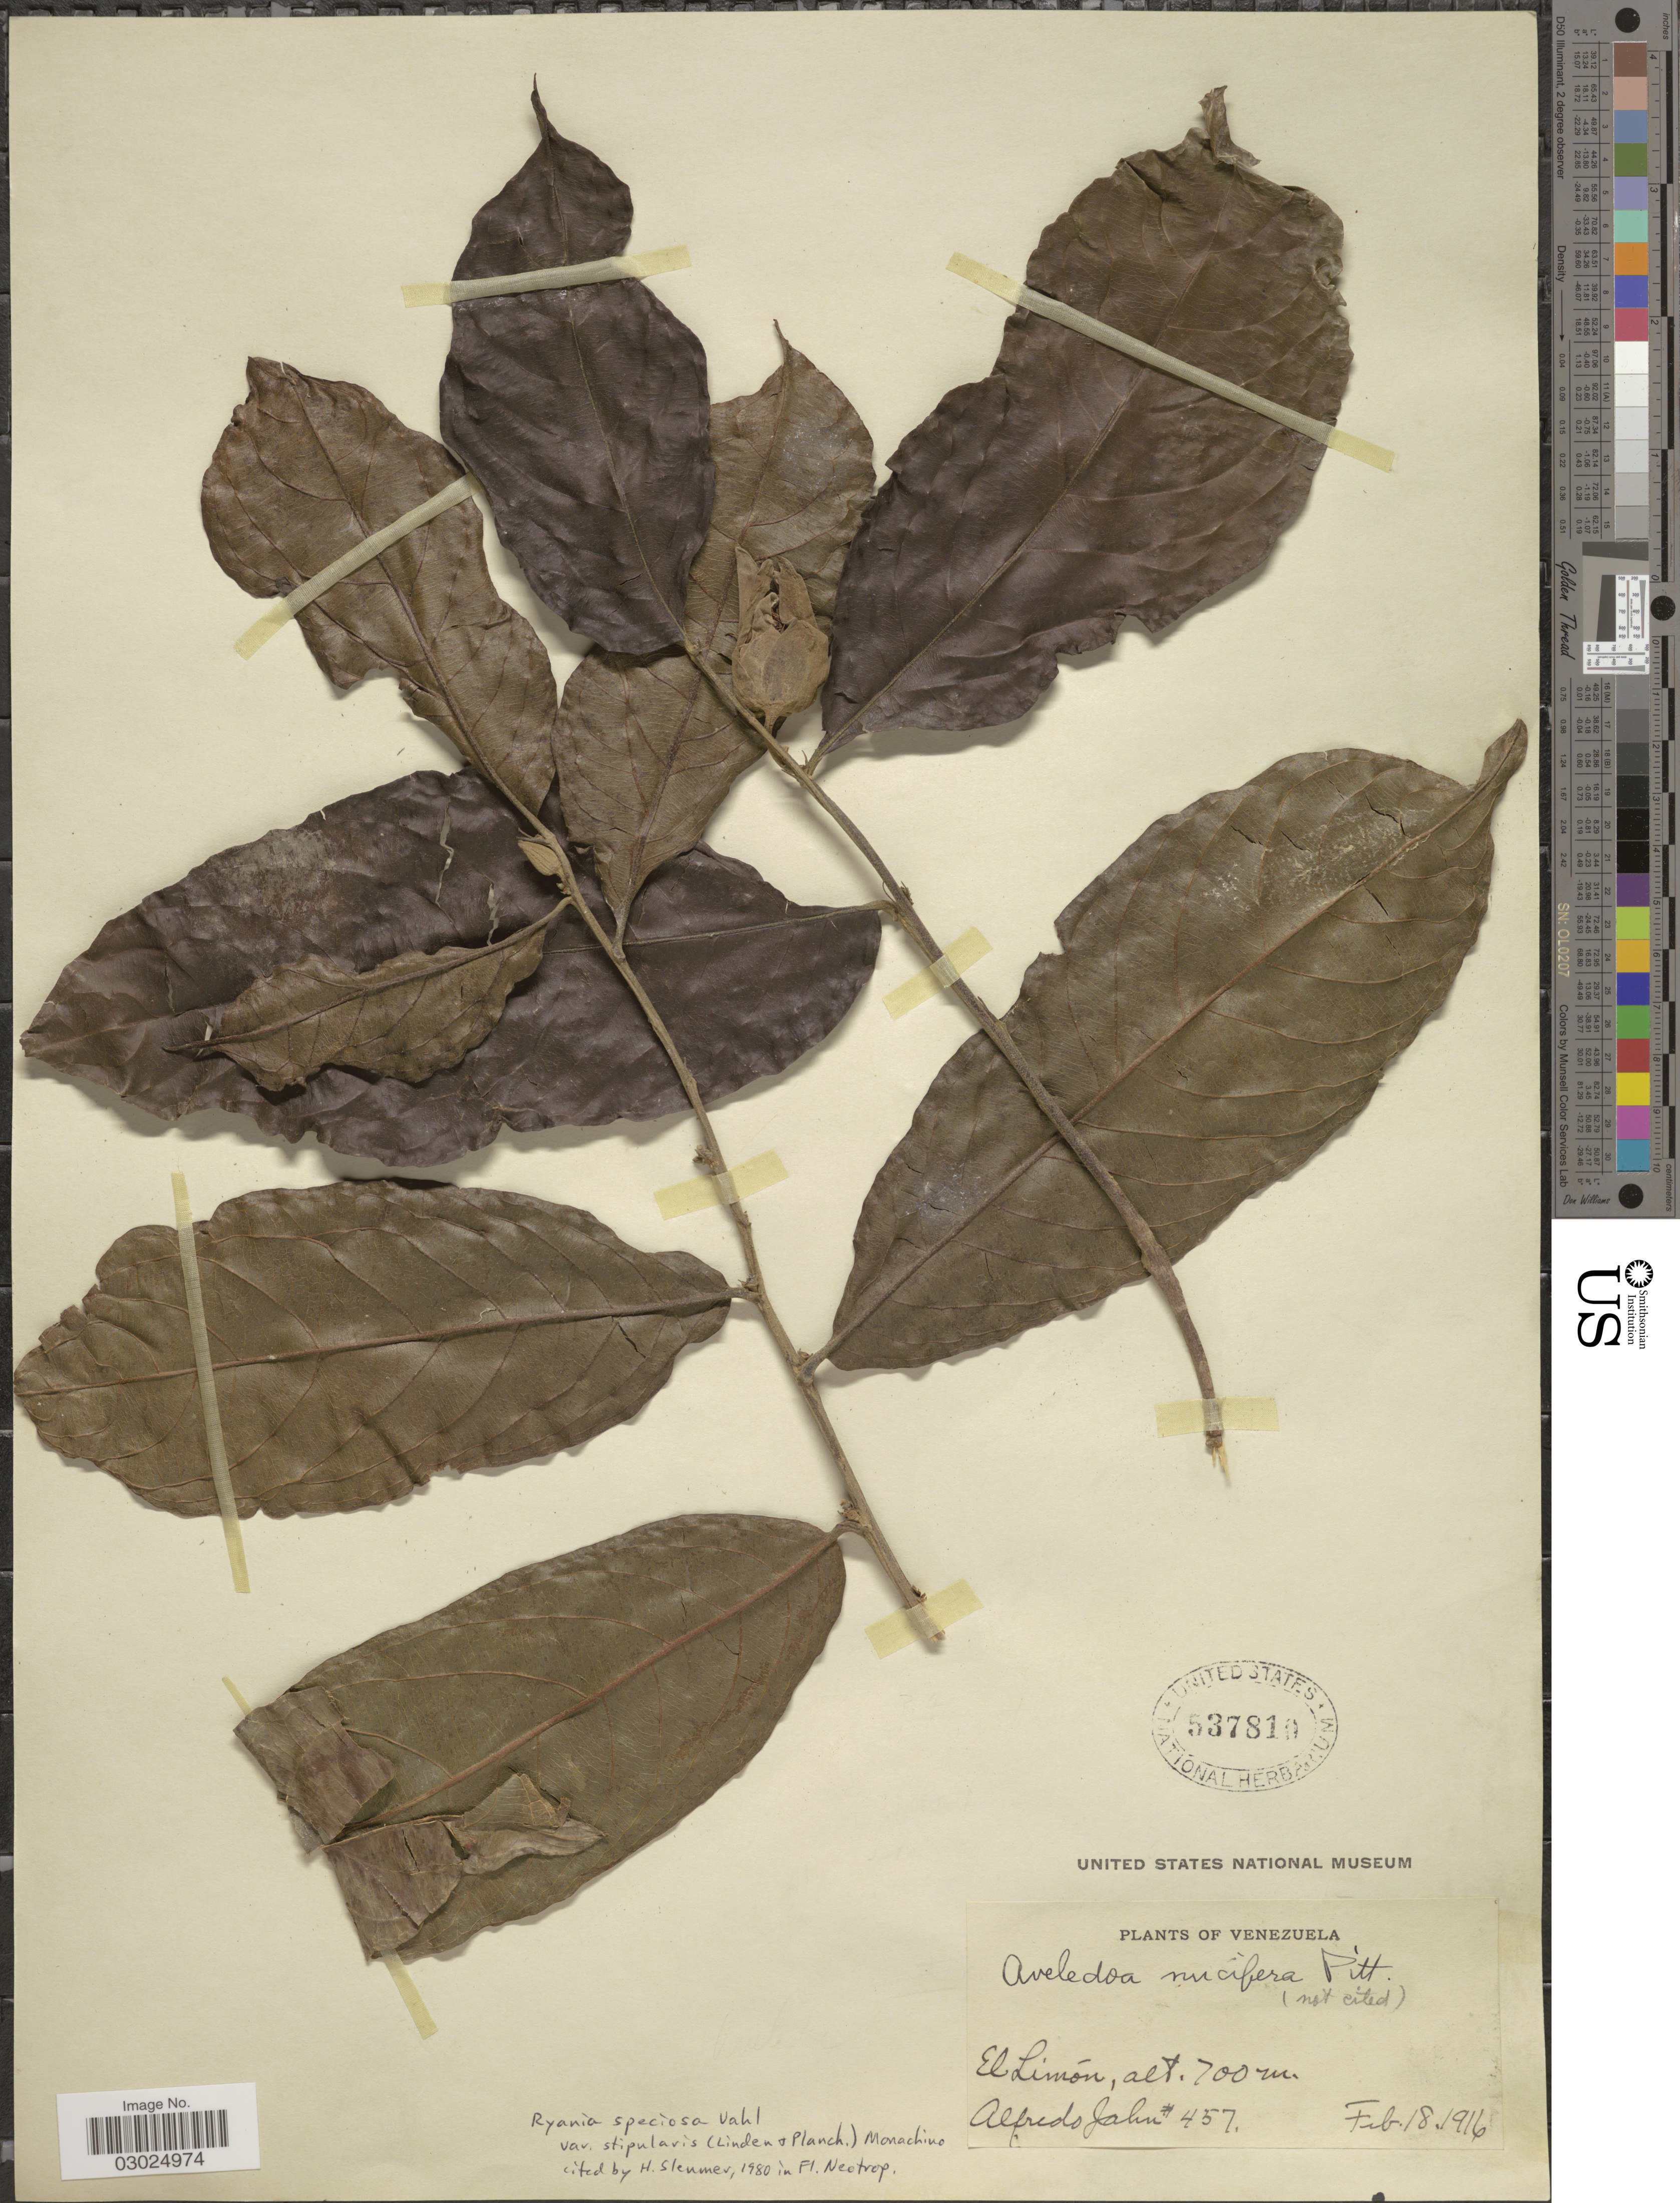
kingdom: Plantae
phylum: Tracheophyta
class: Magnoliopsida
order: Malpighiales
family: Salicaceae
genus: Ryania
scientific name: Ryania speciosa var. stipularis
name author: (Linden & Planch.) Monach.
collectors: A. Jahn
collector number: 457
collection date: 1916-02-18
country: Venezuela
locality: El Limón.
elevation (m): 700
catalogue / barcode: US 537810